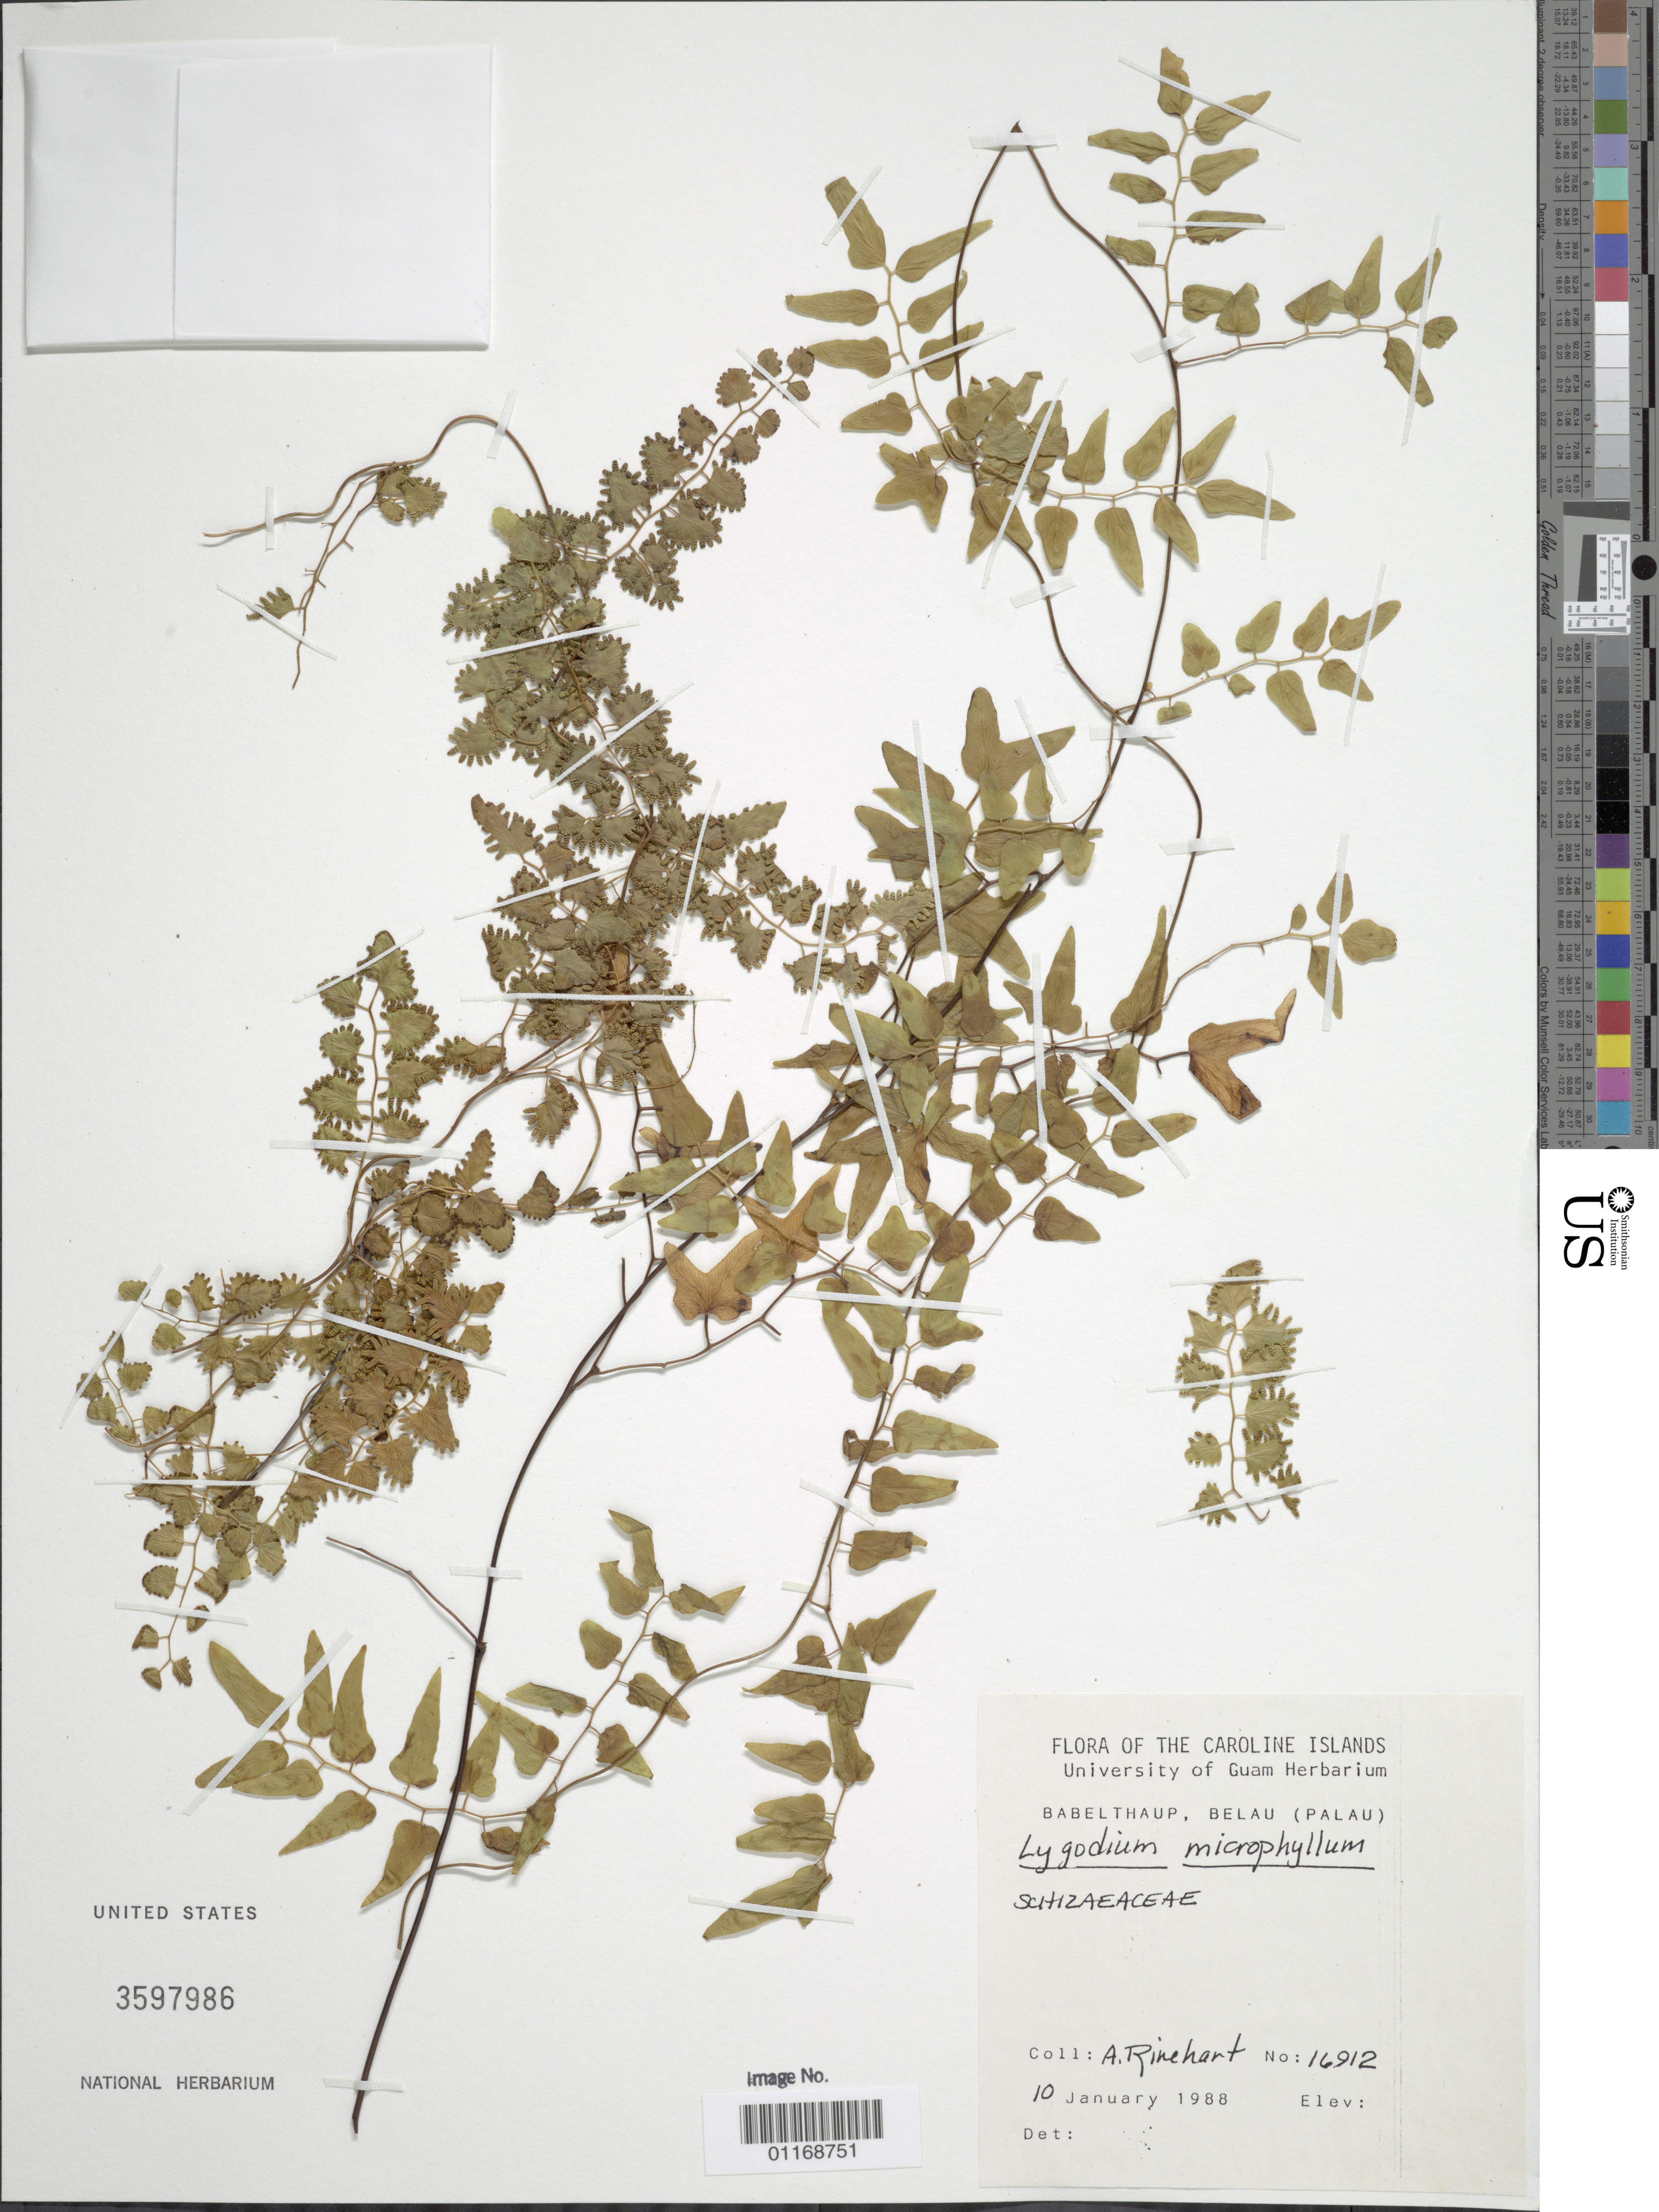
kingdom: Plantae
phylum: Tracheophyta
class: Polypodiopsida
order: Schizaeales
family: Lygodiaceae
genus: Lygodium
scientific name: Lygodium microphyllum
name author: (Cav.) R. Br.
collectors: A. Rinehart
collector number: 16912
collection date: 1988-01-10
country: Palau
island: Babeldaob [Babelthuap]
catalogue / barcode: US 3597986